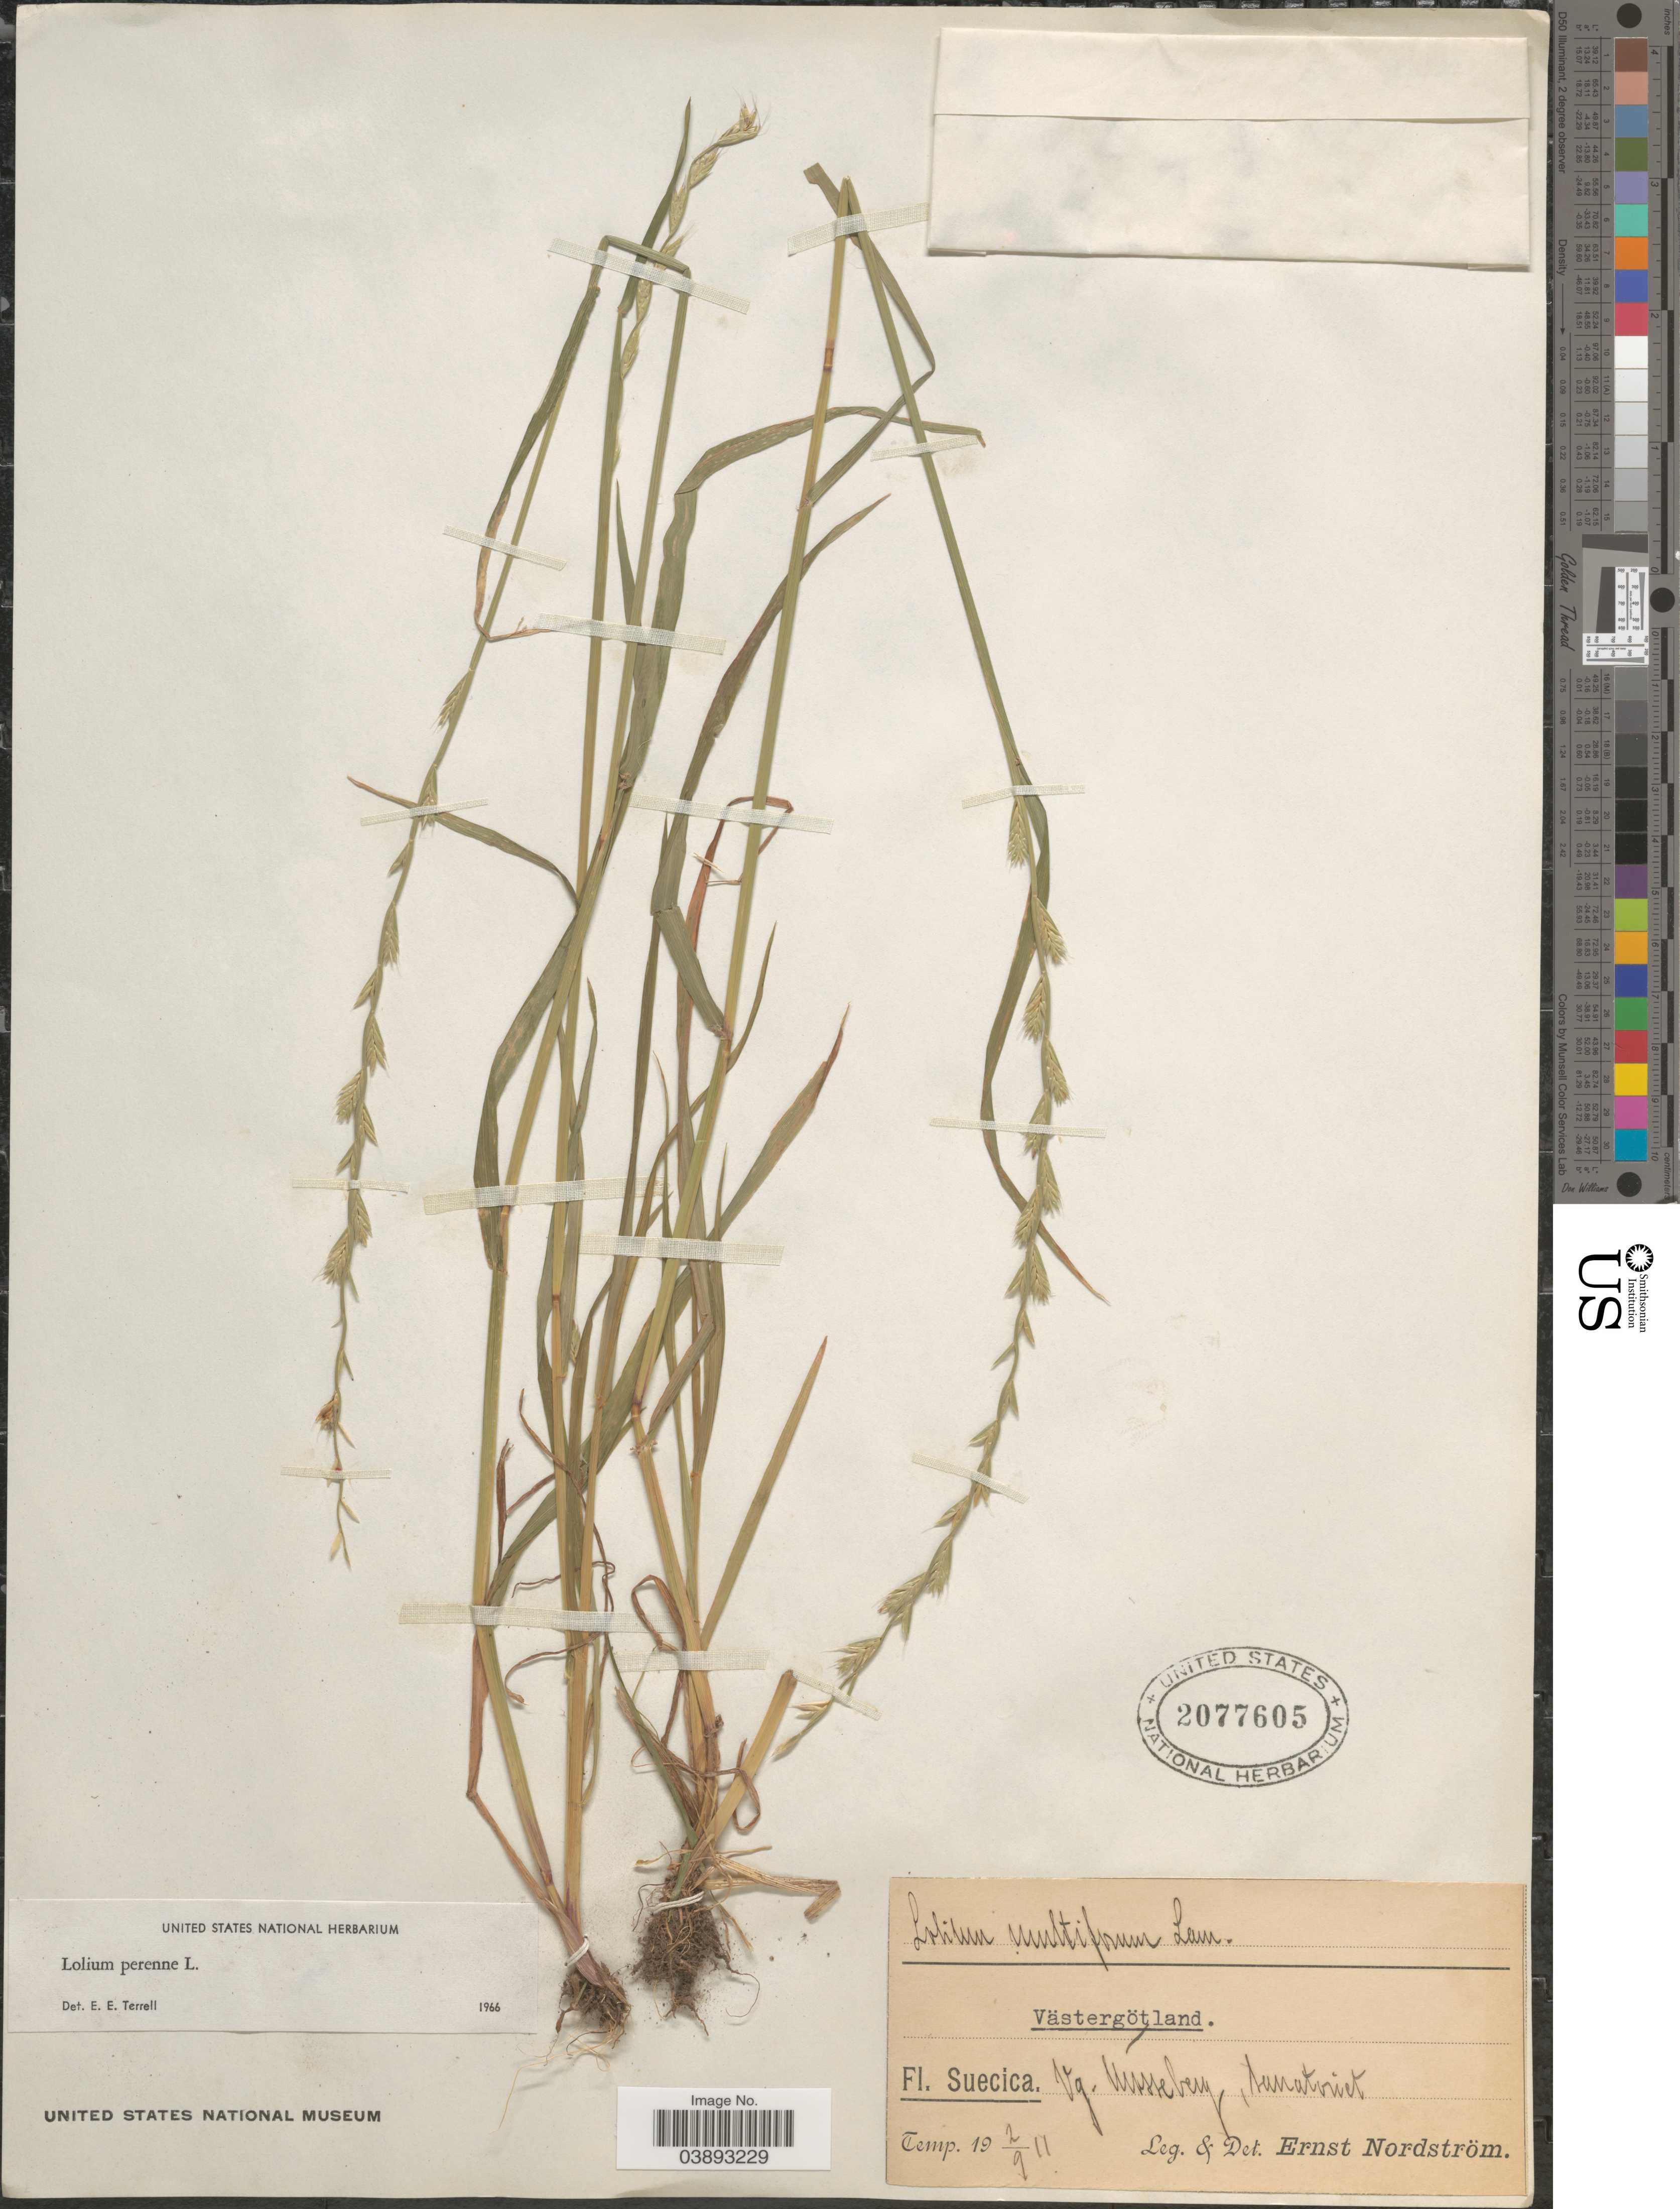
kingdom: Plantae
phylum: Tracheophyta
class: Liliopsida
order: Poales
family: Poaceae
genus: Lolium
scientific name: Lolium perenne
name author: L.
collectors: E. Nordström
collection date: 1911-09-02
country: Sweden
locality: Västergötland. Suecica. Vg. Mosseberg [interpreted], Sanatoriet [interpreted].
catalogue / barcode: US 2077605